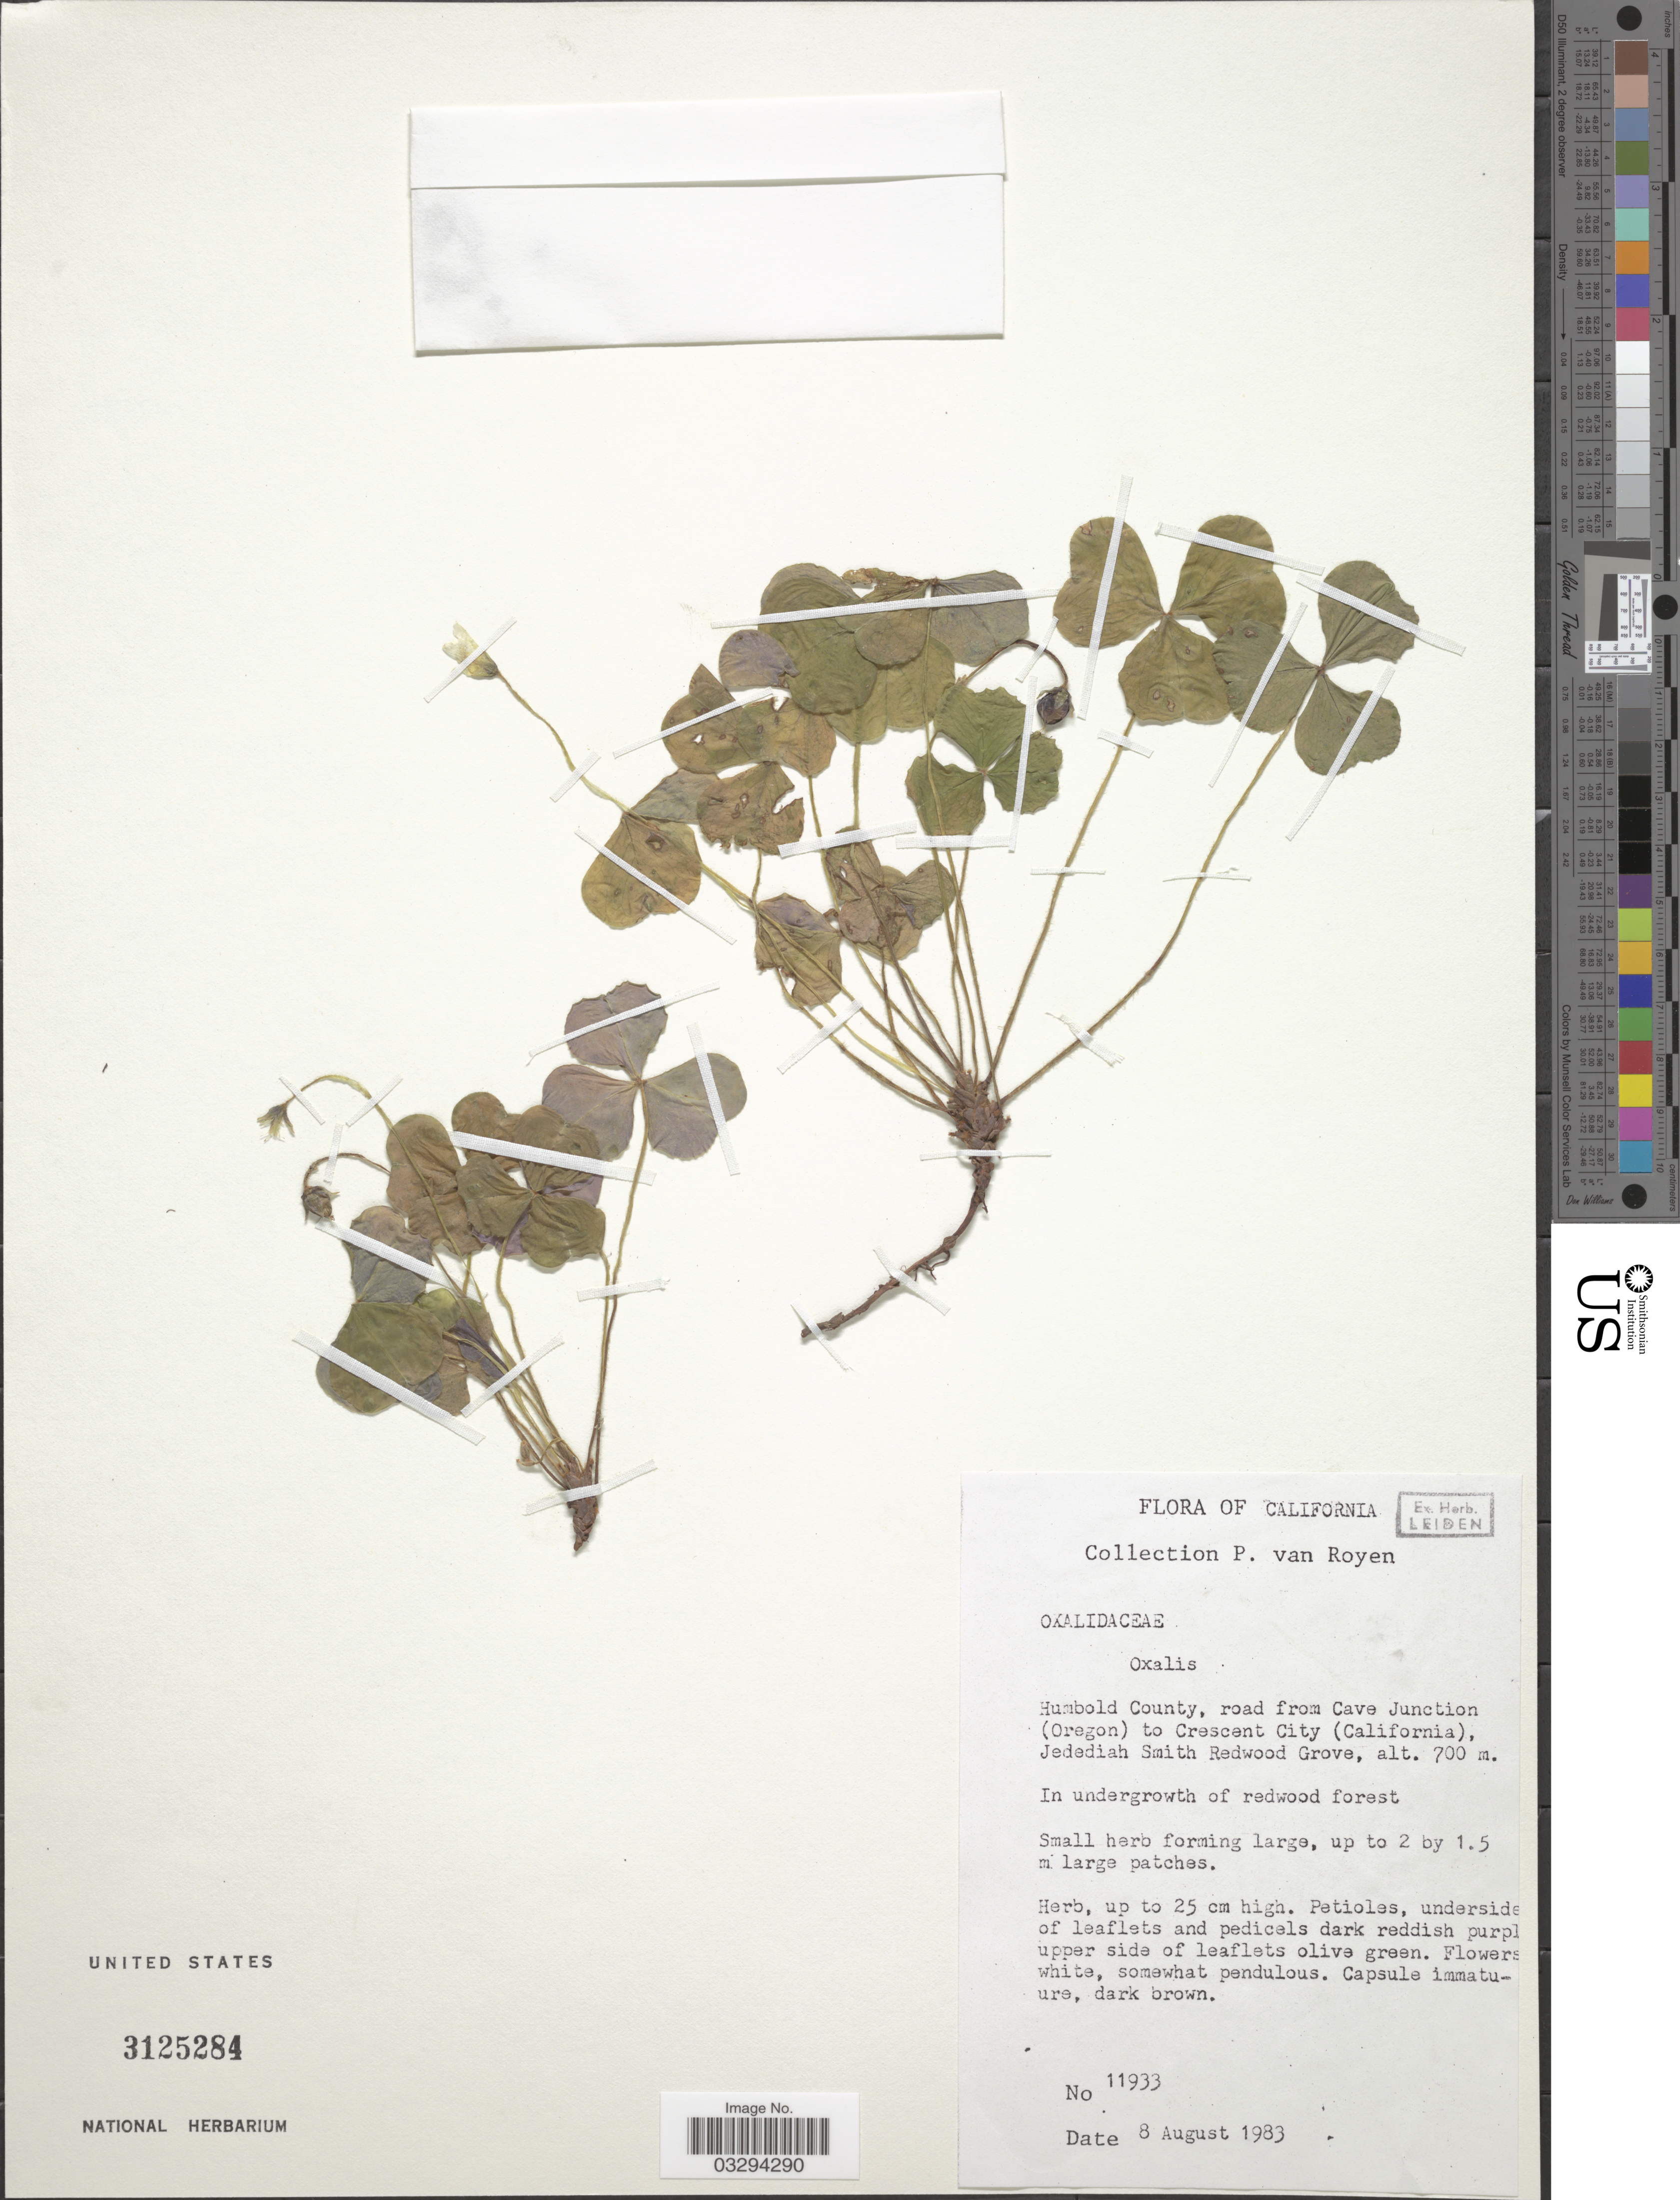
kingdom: Plantae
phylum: Tracheophyta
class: Magnoliopsida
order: Oxalidales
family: Oxalidaceae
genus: Oxalis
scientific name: Oxalis sp.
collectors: P. van Royen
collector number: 11933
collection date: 1983-08-08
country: United States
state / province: California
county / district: Humboldt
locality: Humboldt County, road from Cave Junction (Oregon) to Crescent City (California), Jedediah Smith Redwood Grove.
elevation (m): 700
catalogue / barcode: US 3125284